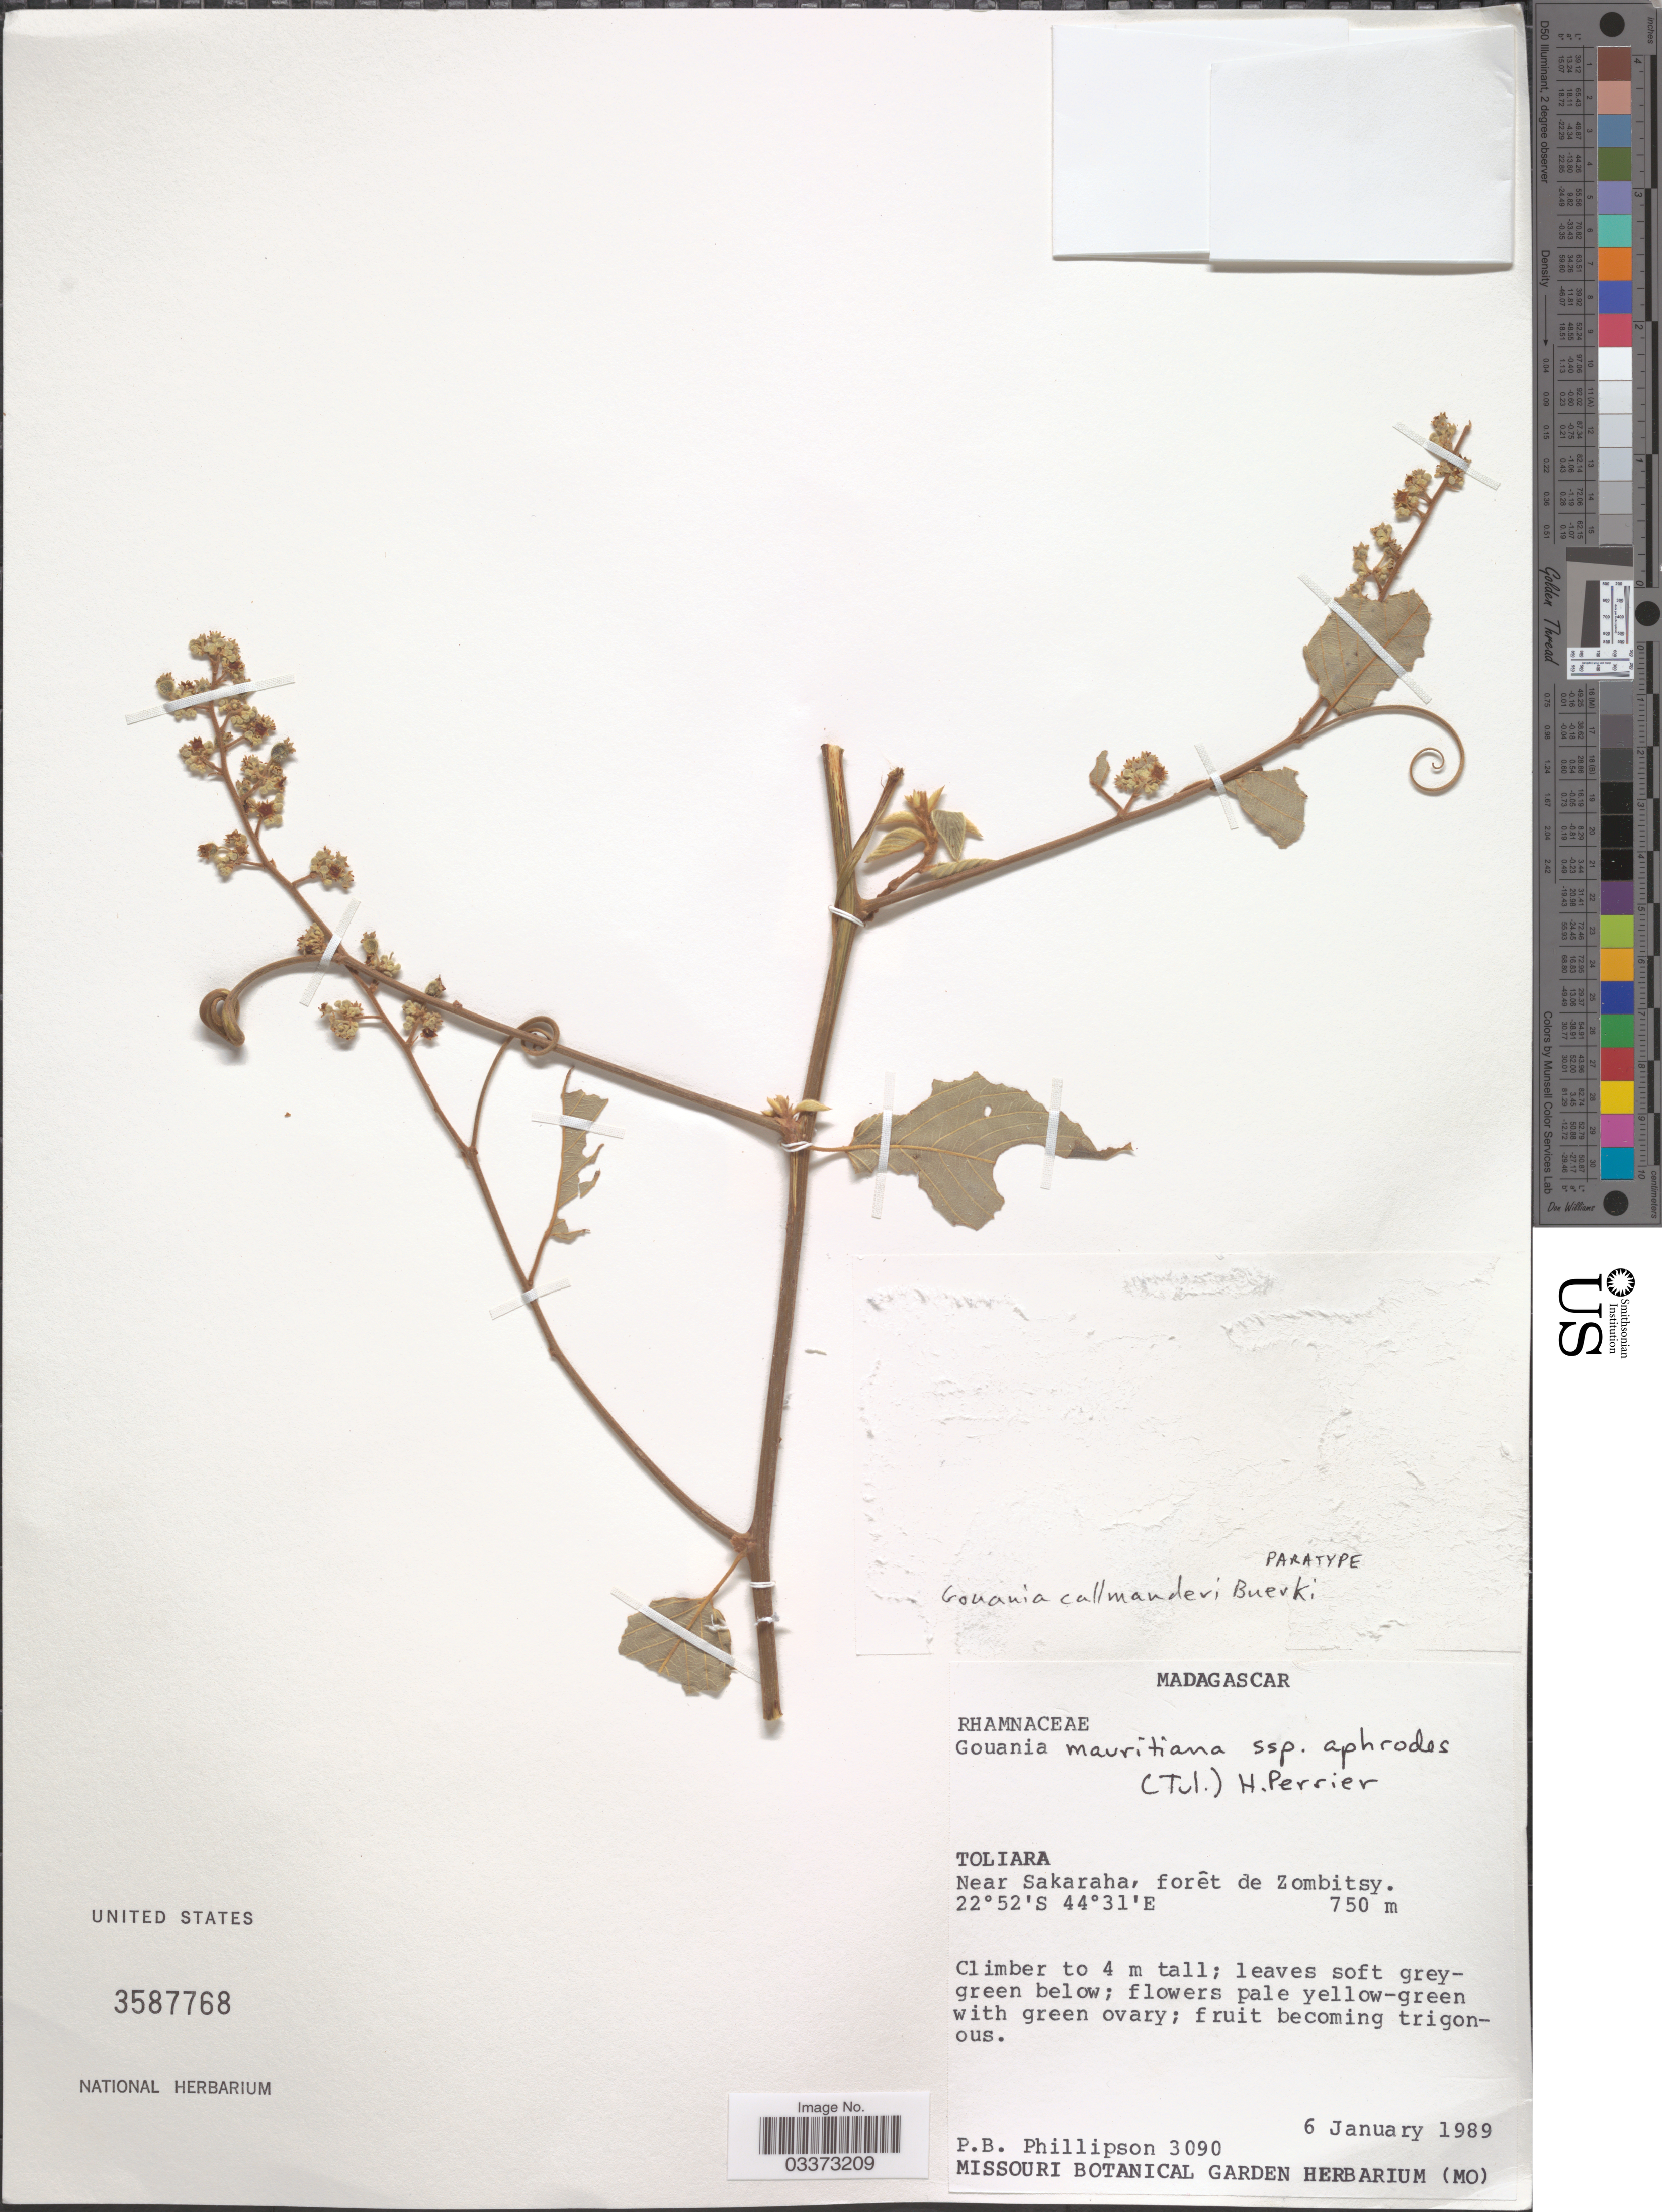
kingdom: Plantae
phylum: Tracheophyta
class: Magnoliopsida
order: Rosales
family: Rhamnaceae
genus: Gouania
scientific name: Gouania callmanderi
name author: Buerki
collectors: P. B. Phillipson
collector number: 3090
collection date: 1989-01-06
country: Madagascar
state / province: Atsimo-Andrefana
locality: Near Sakaraha, forêt de Zombitsy.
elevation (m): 750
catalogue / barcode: US 3587768